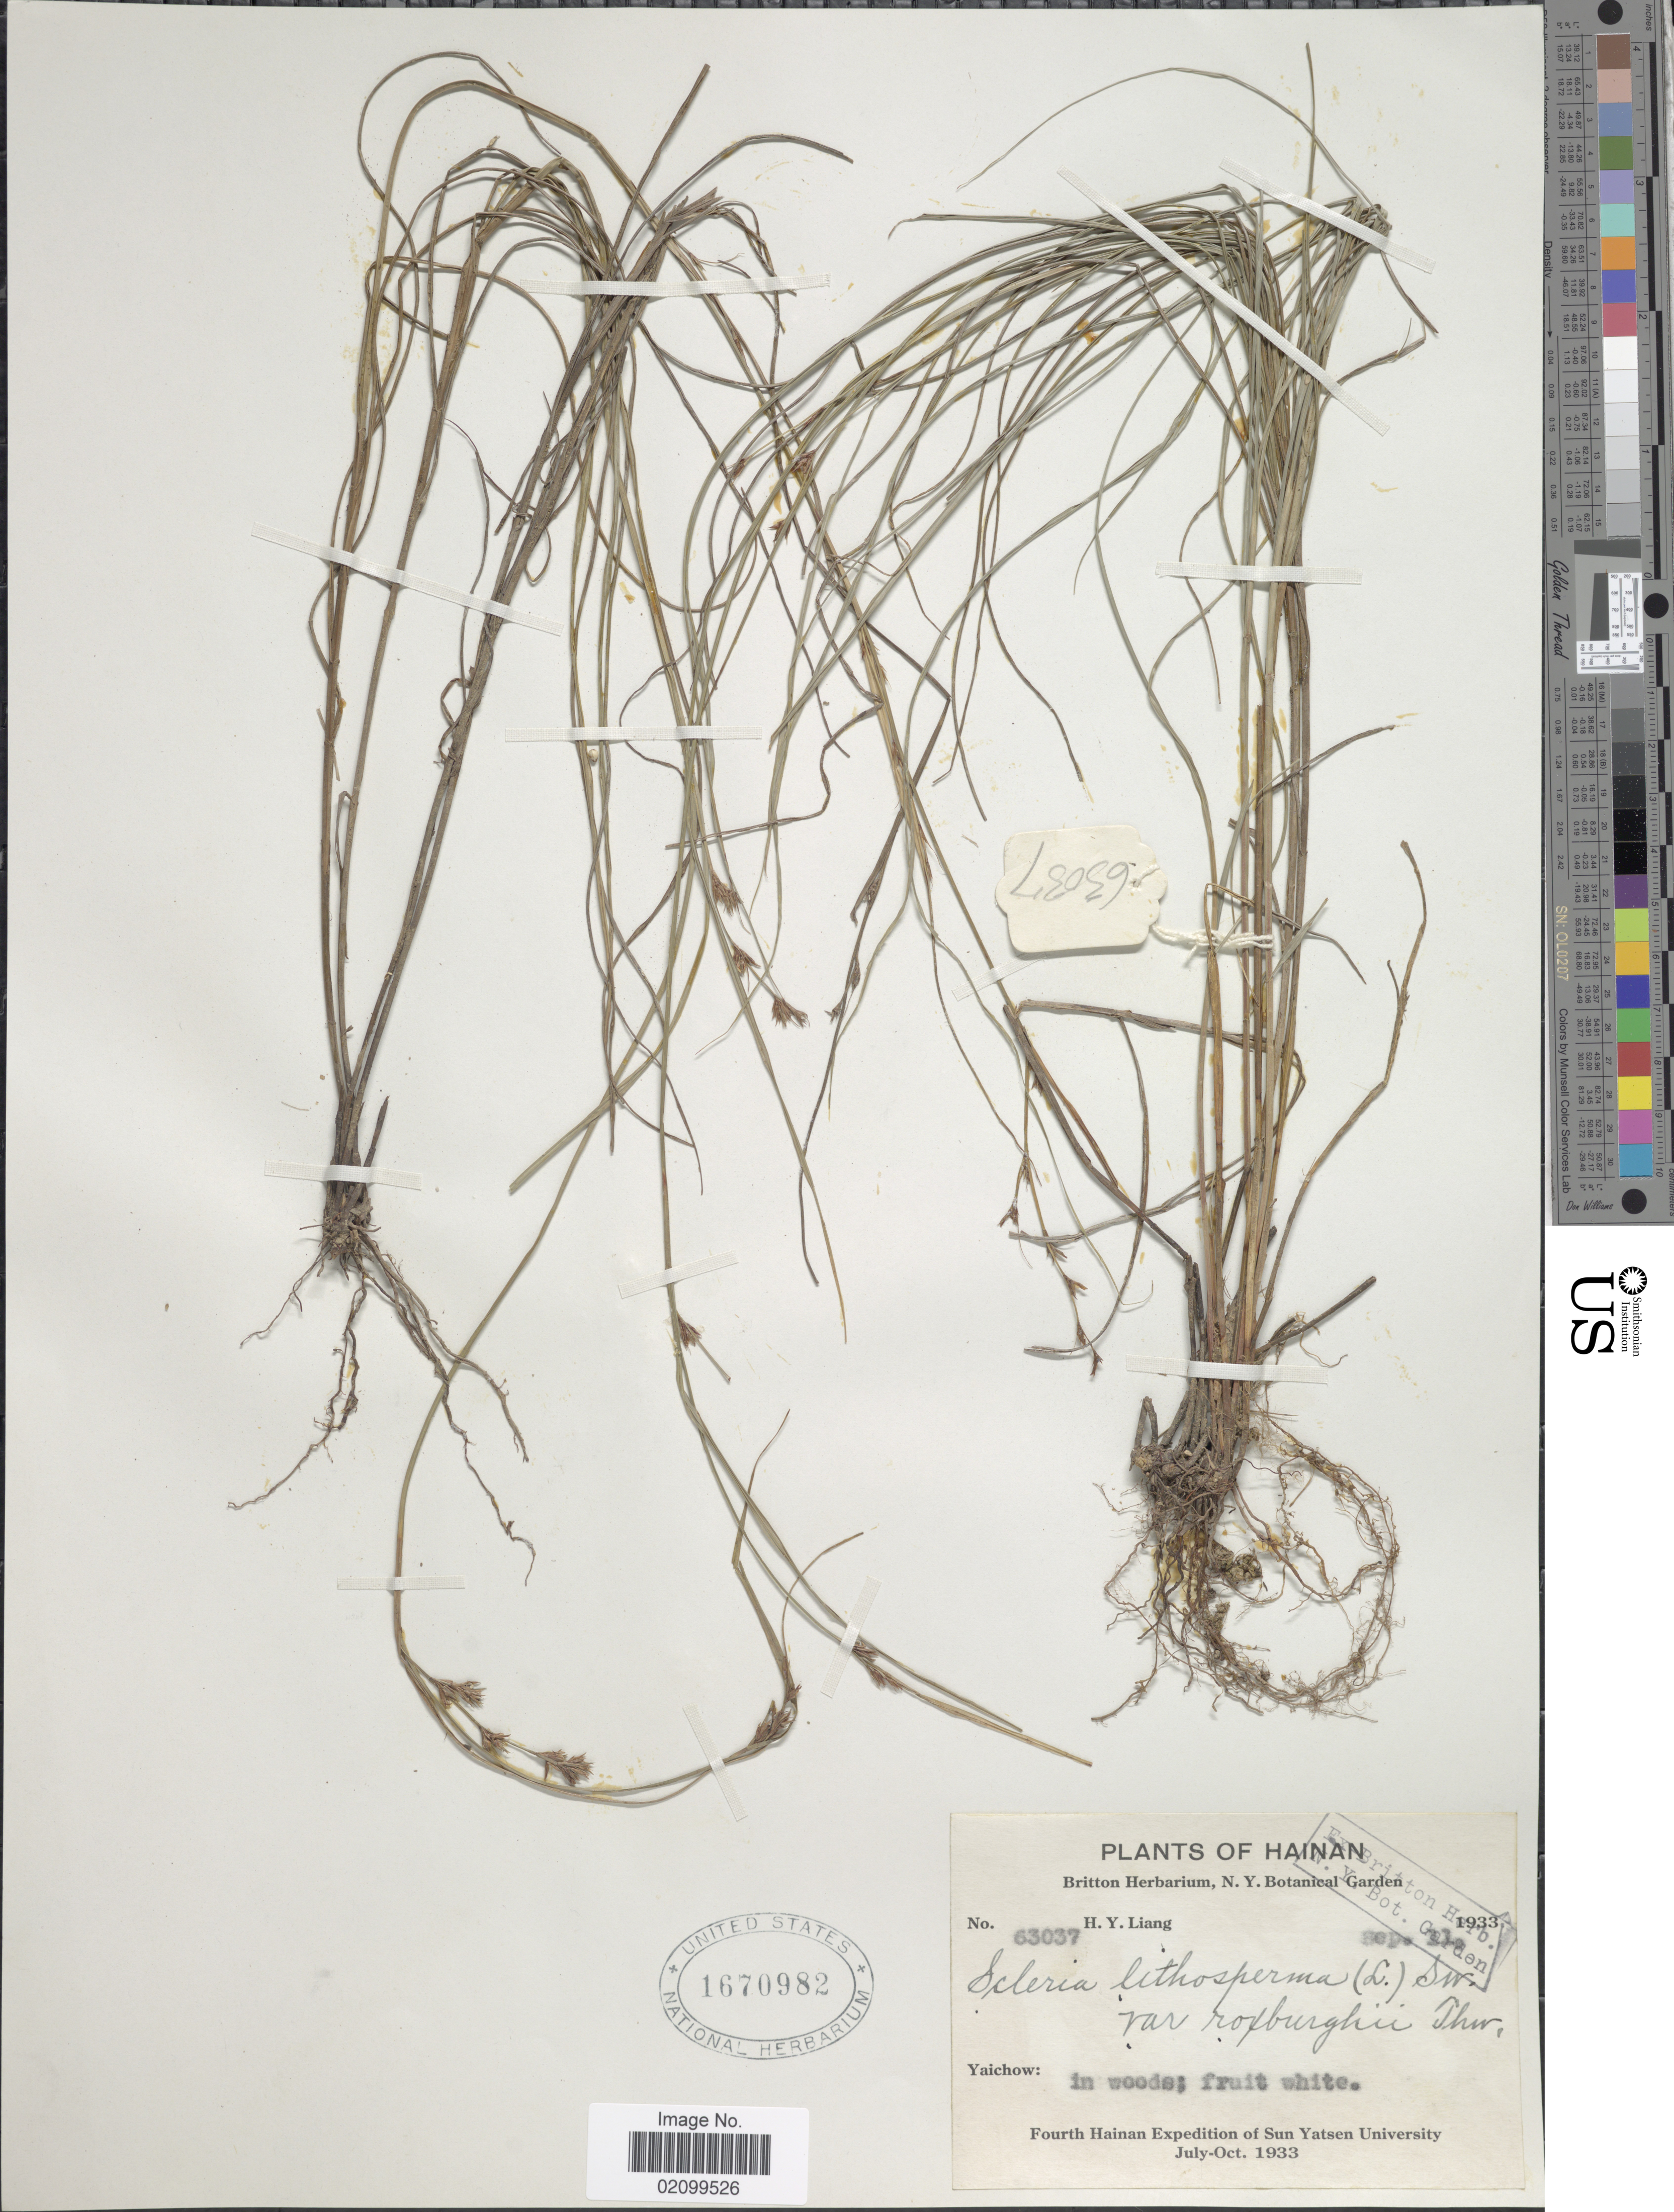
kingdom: Plantae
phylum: Tracheophyta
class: Liliopsida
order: Poales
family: Cyperaceae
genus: Scleria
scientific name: Scleria lithosperma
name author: (L.) Sw.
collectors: H. Y. Liang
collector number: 63037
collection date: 1933-09-11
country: China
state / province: Hainan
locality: Yaichow: in woods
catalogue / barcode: US 1670982